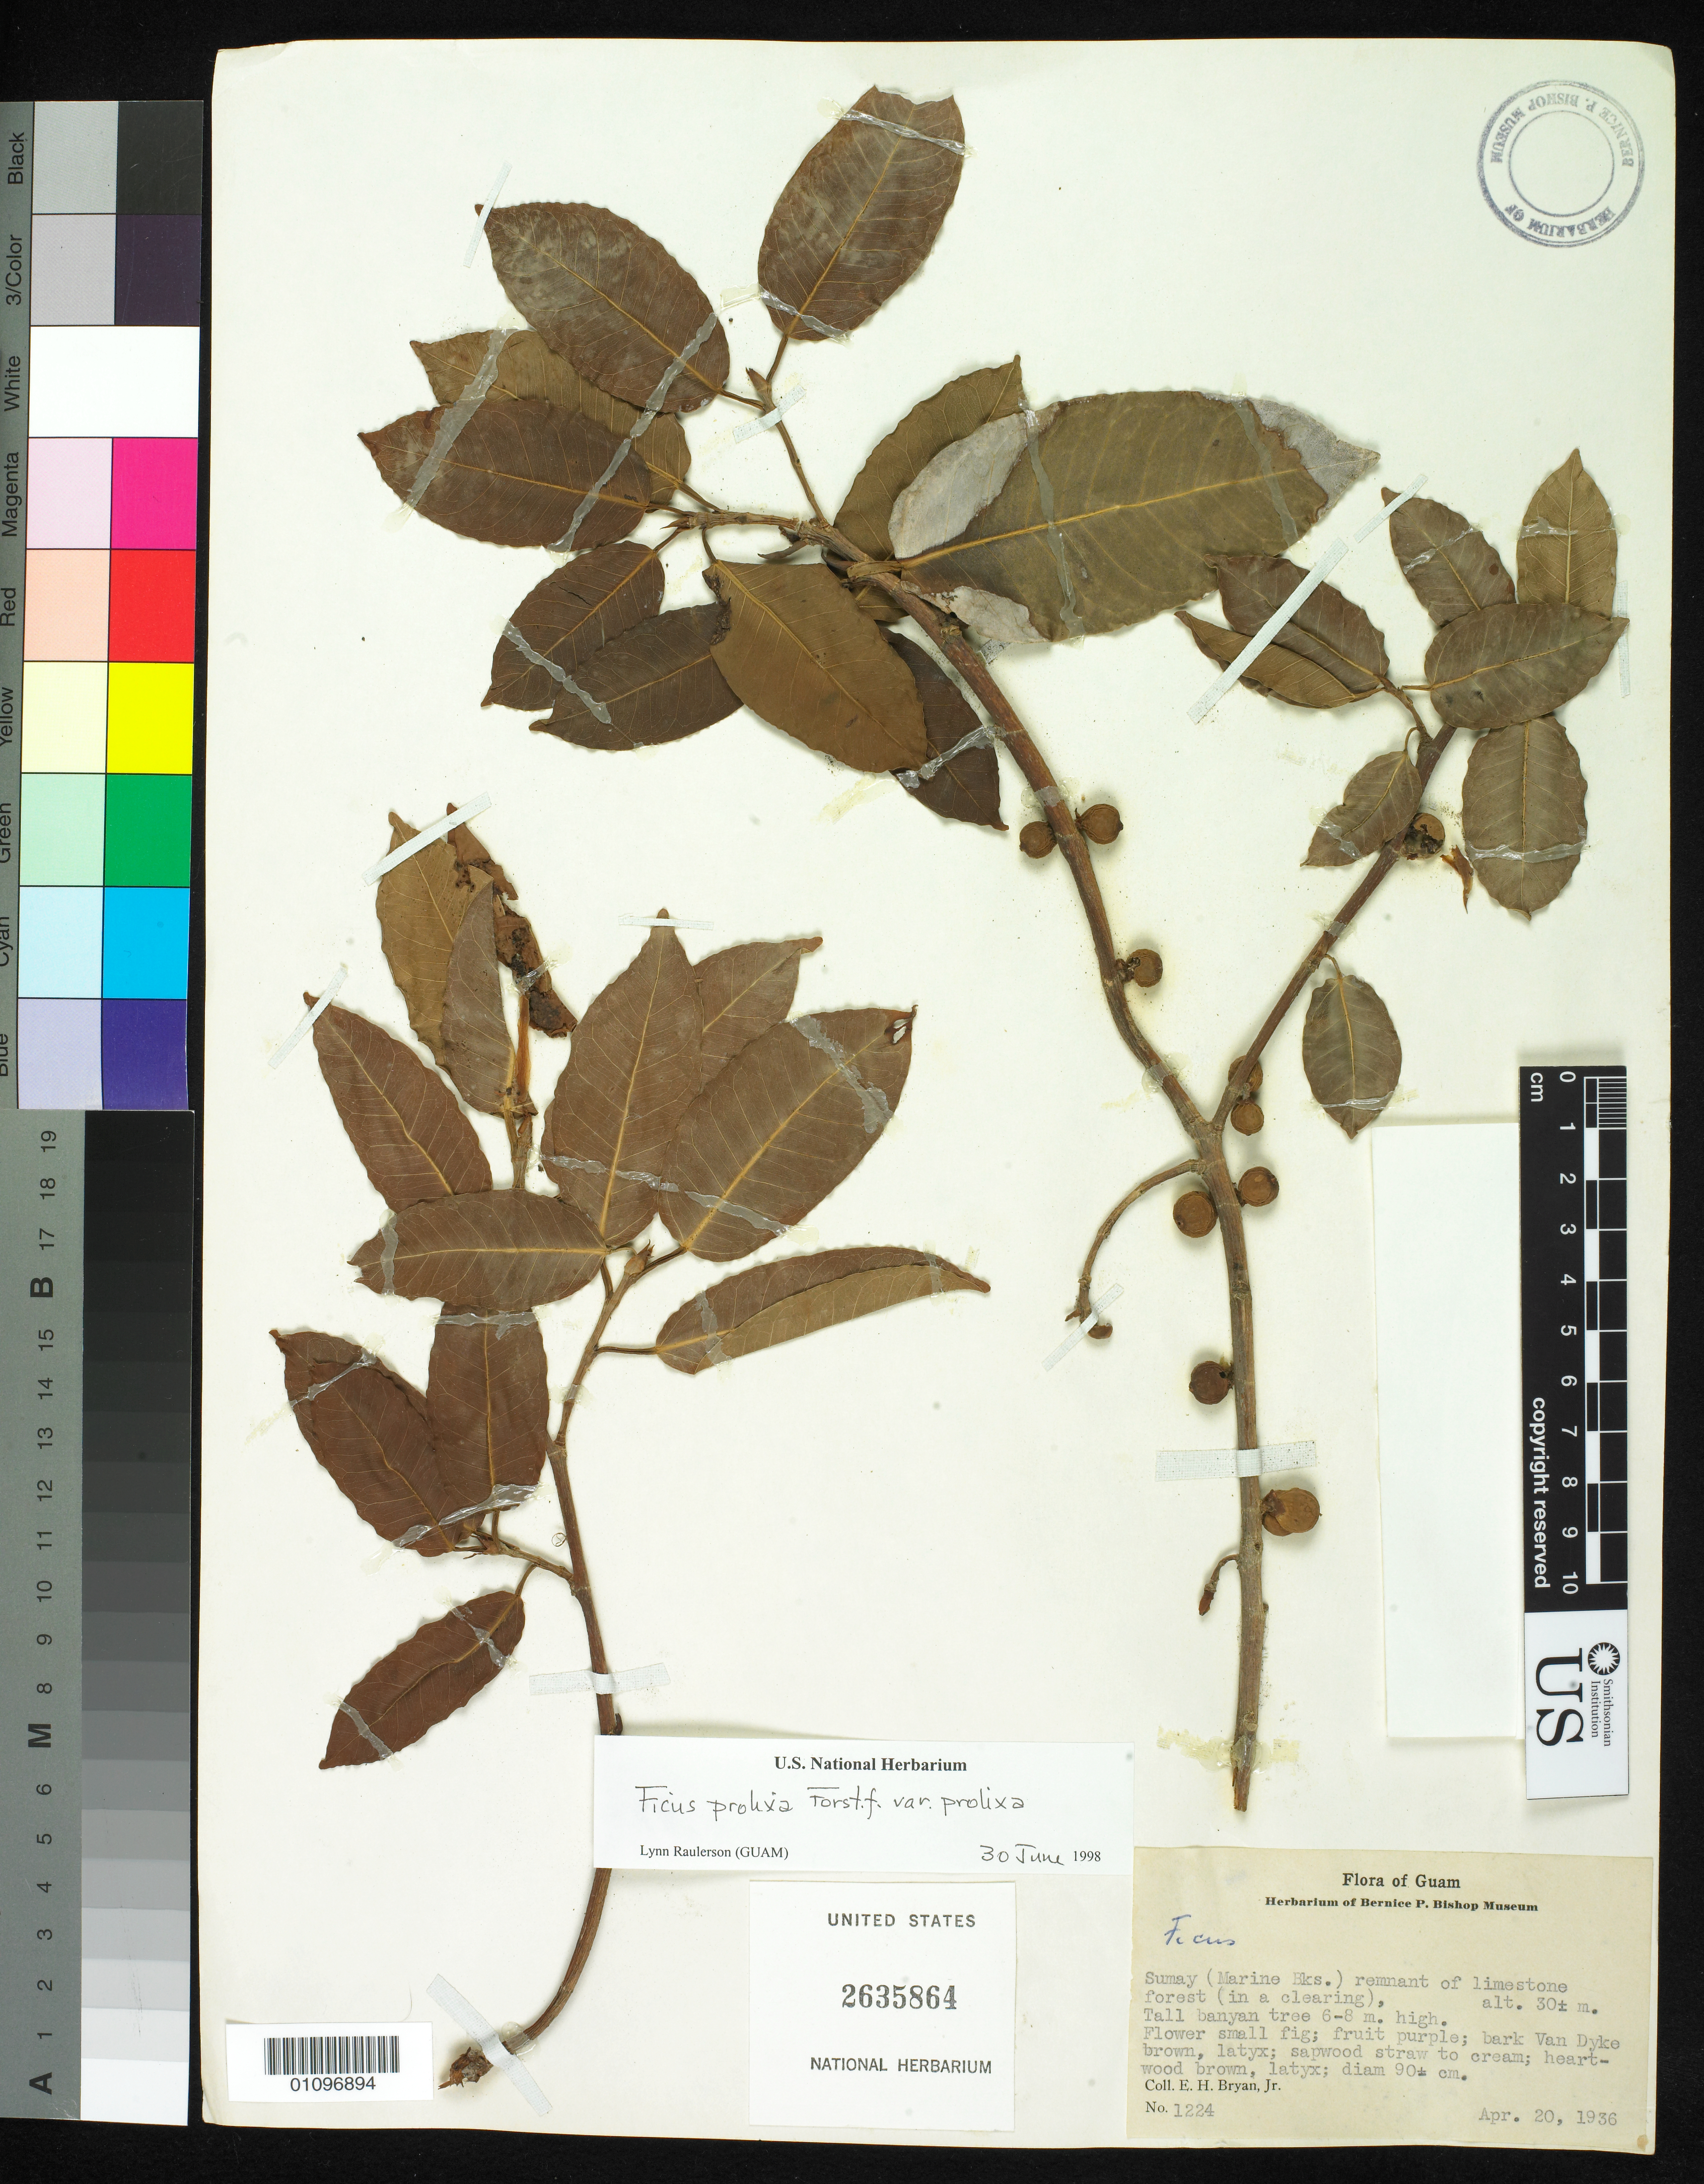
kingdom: Plantae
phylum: Tracheophyta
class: Magnoliopsida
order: Rosales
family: Moraceae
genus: Ficus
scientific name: Ficus prolixa var. prolixa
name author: G. Forst.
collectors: J. Bryan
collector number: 1224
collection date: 1936-04-20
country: Guam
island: Guam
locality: Sumay (Marine Bks.)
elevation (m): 30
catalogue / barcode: US 2635864